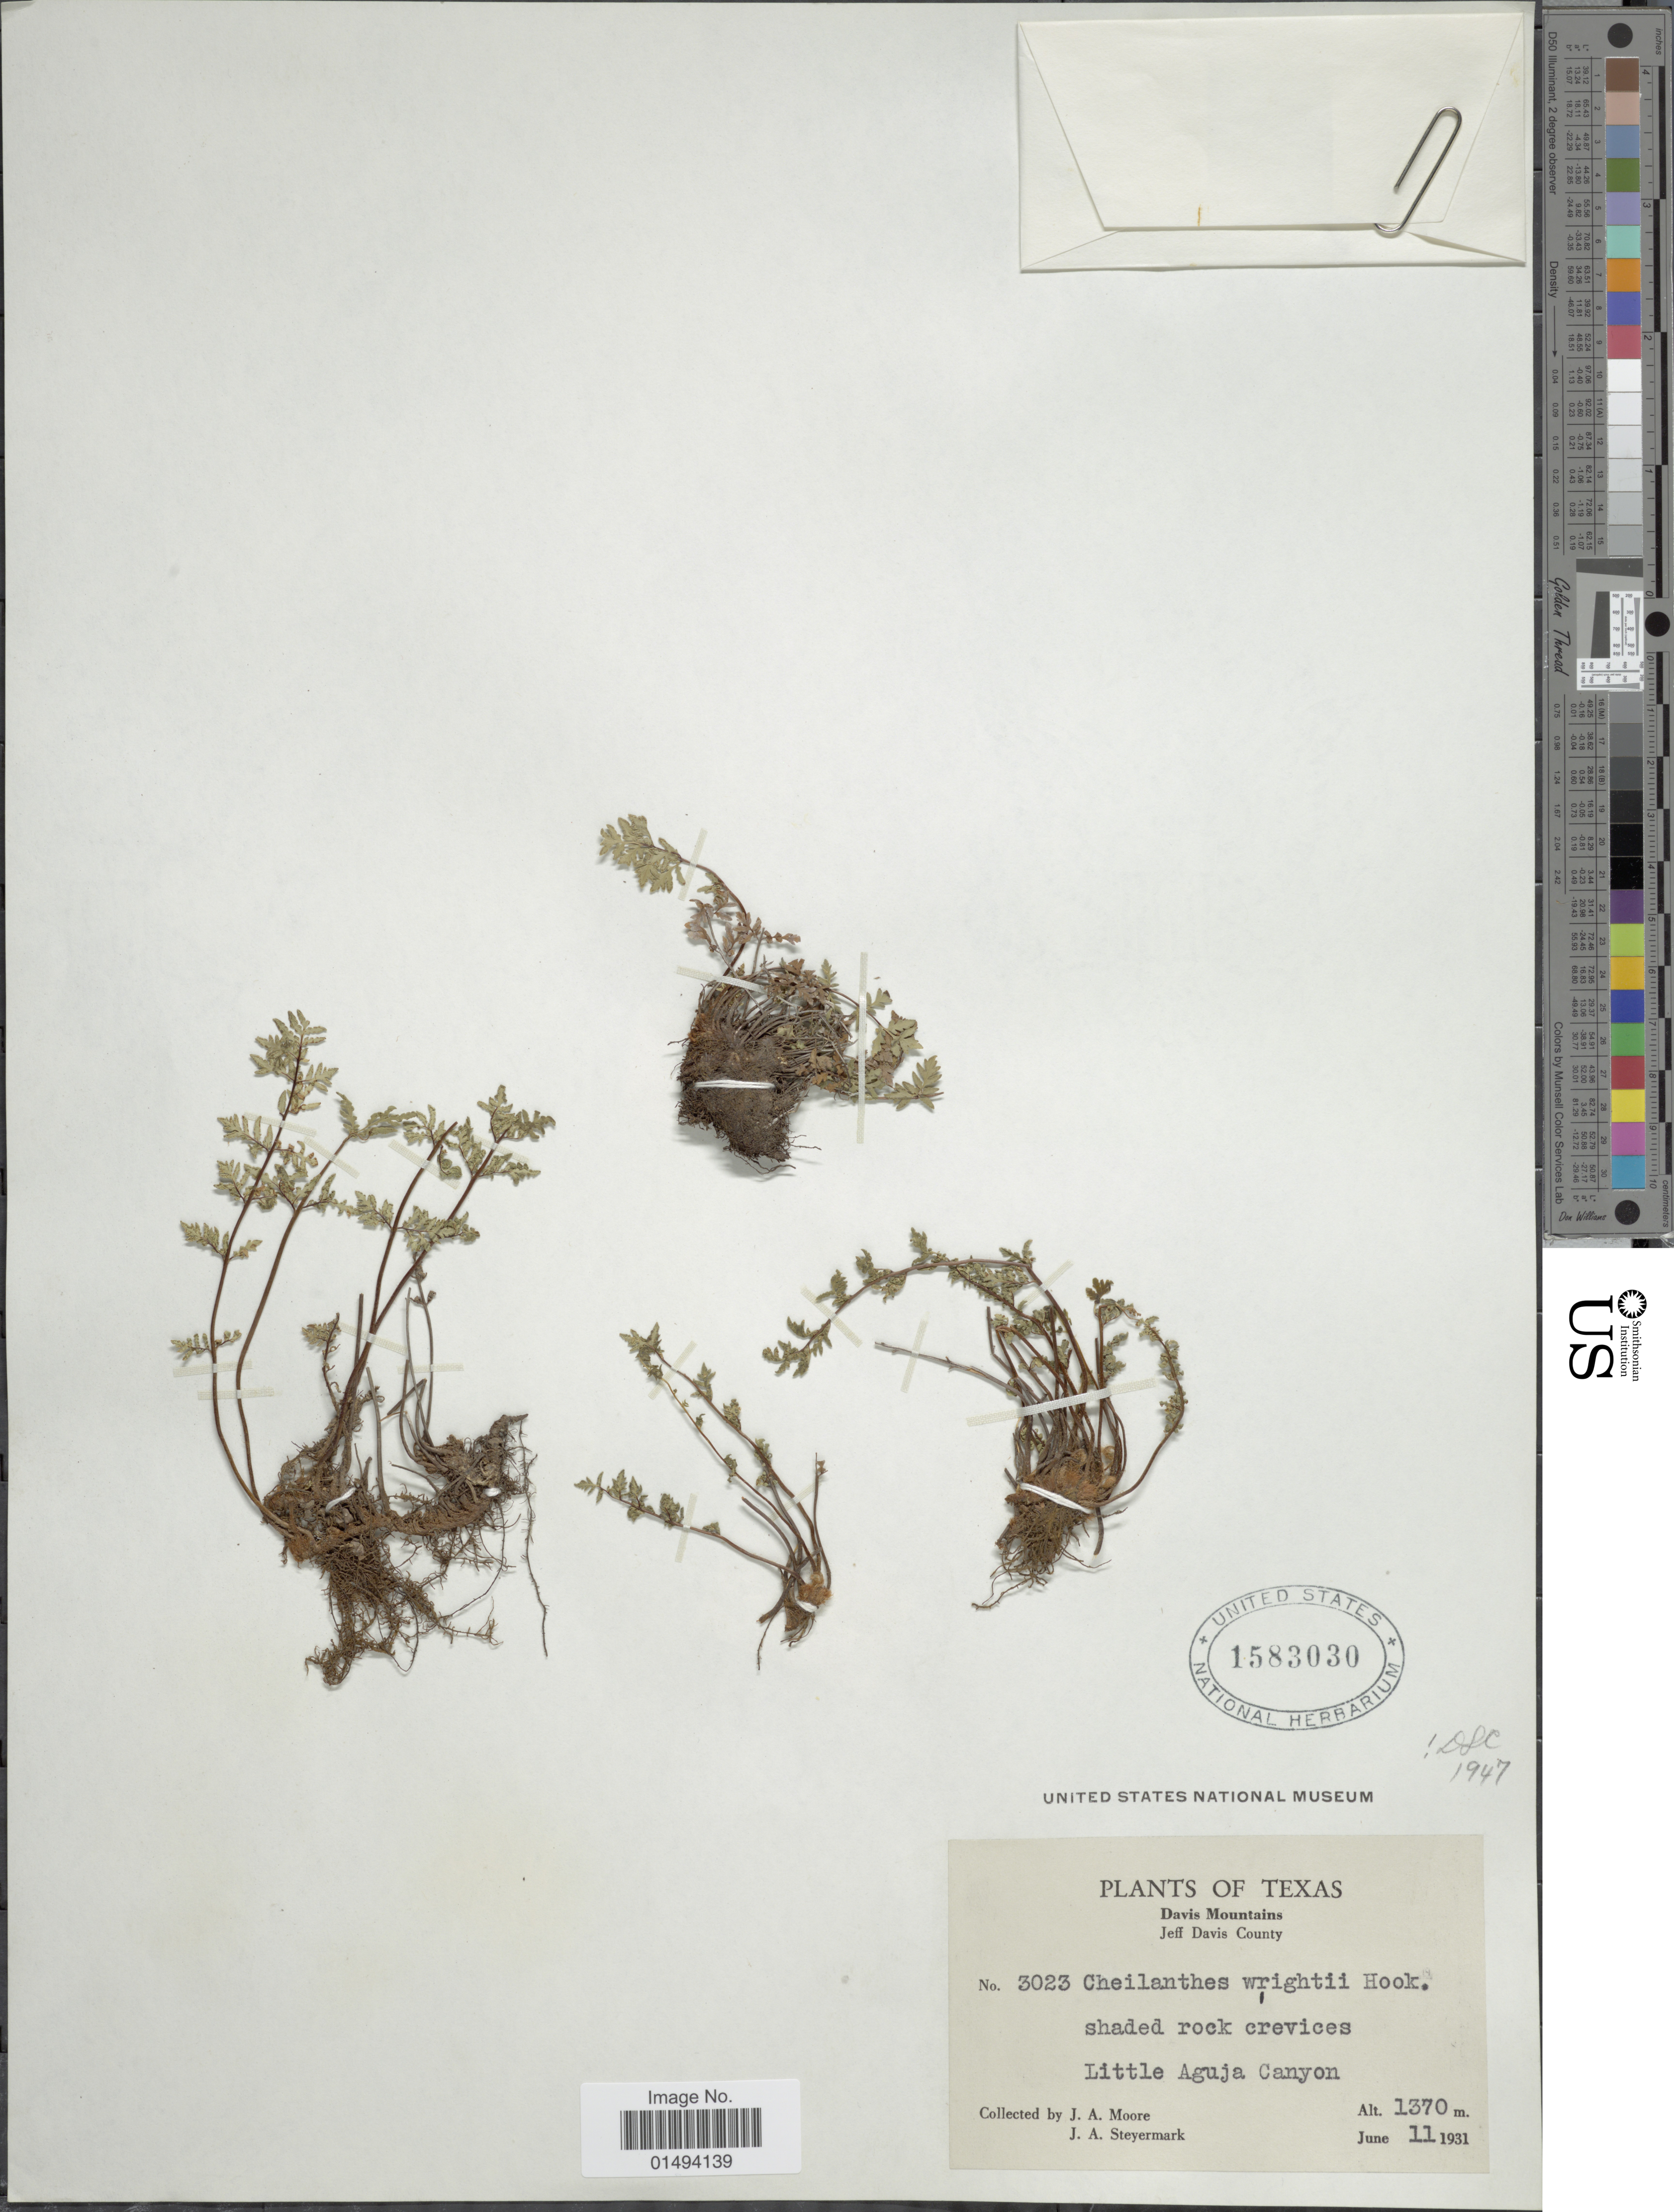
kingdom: Plantae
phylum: Tracheophyta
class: Polypodiopsida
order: Polypodiales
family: Pteridaceae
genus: Myriopteris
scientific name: Myriopteris wrightii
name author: (Hook.) Grusz & Windham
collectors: J. A. Moore & J. Steyermark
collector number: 3023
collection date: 1931-06-11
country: United States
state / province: Texas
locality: Davis Mountains, Jeff Davis County, Little Aguja Canyon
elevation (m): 1370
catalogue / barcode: US 1583030